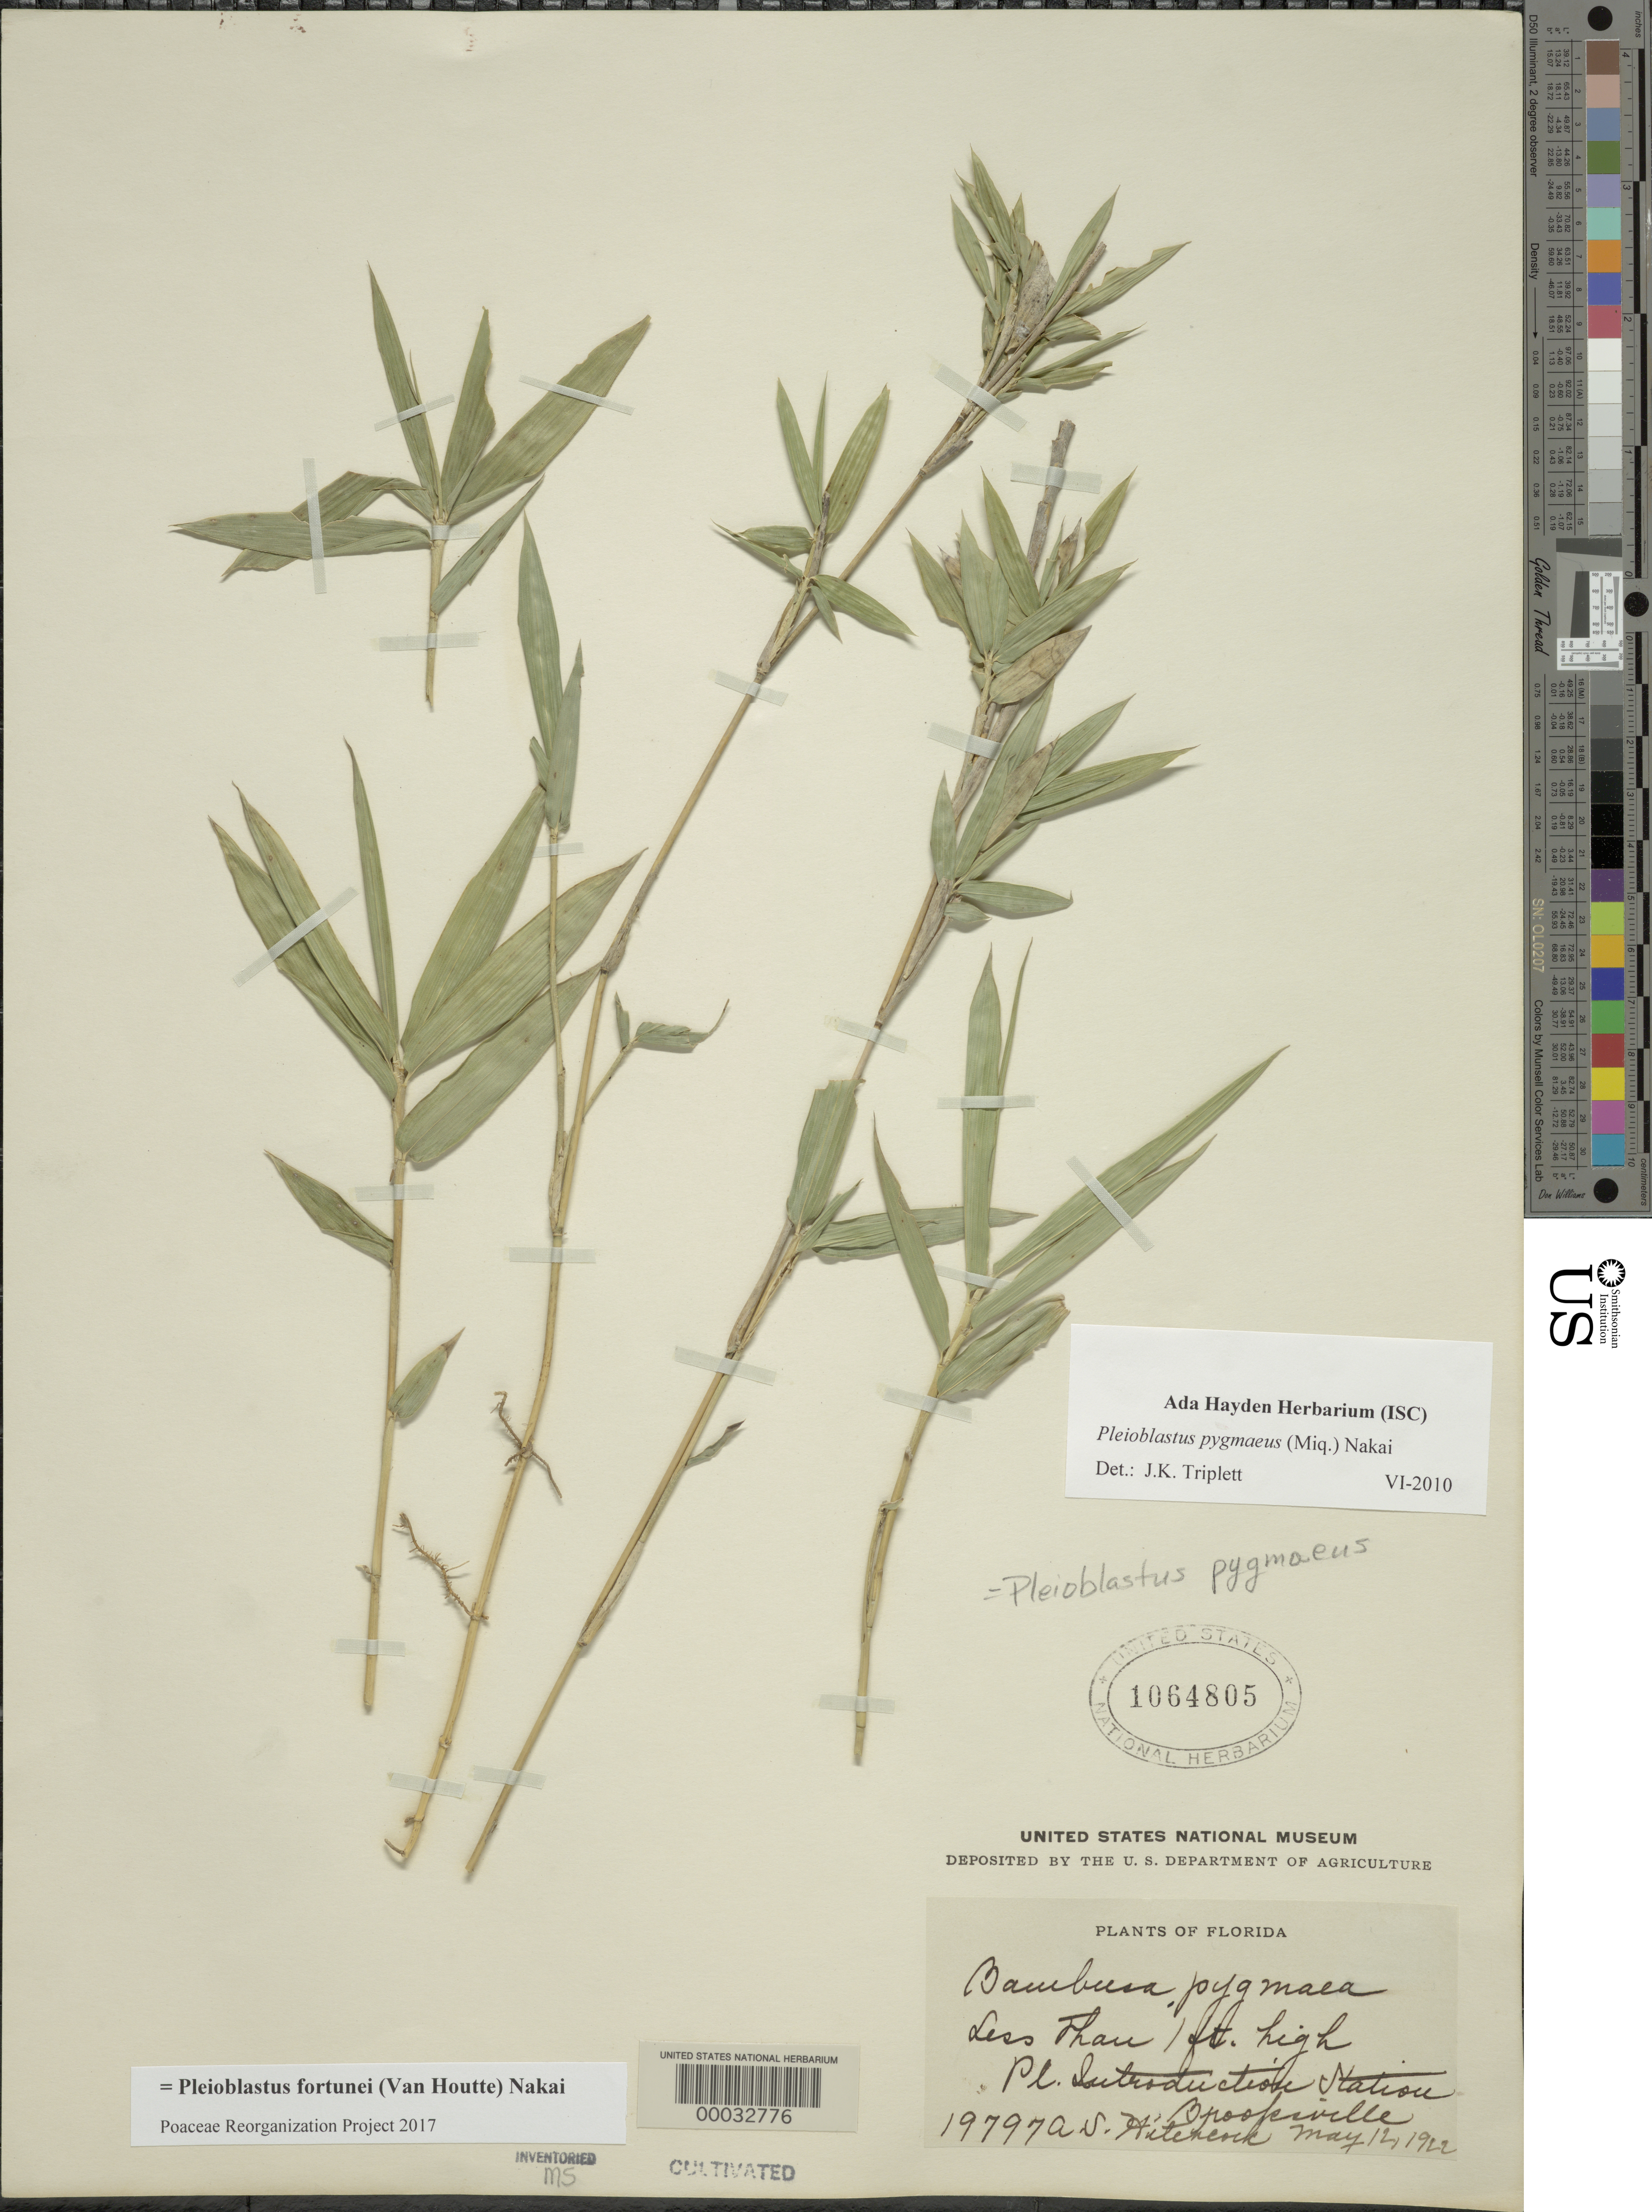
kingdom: Plantae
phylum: Tracheophyta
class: Liliopsida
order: Poales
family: Poaceae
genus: Pleioblastus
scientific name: Pleioblastus fortunei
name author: (Van Houtte) Nakai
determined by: Poaceae Reorganization Project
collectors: A. S. Hitchcock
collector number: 19797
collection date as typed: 12 May 1922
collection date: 1922-05-12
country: United States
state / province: Florida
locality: Plant introduction station-brooksville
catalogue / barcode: US 1064805